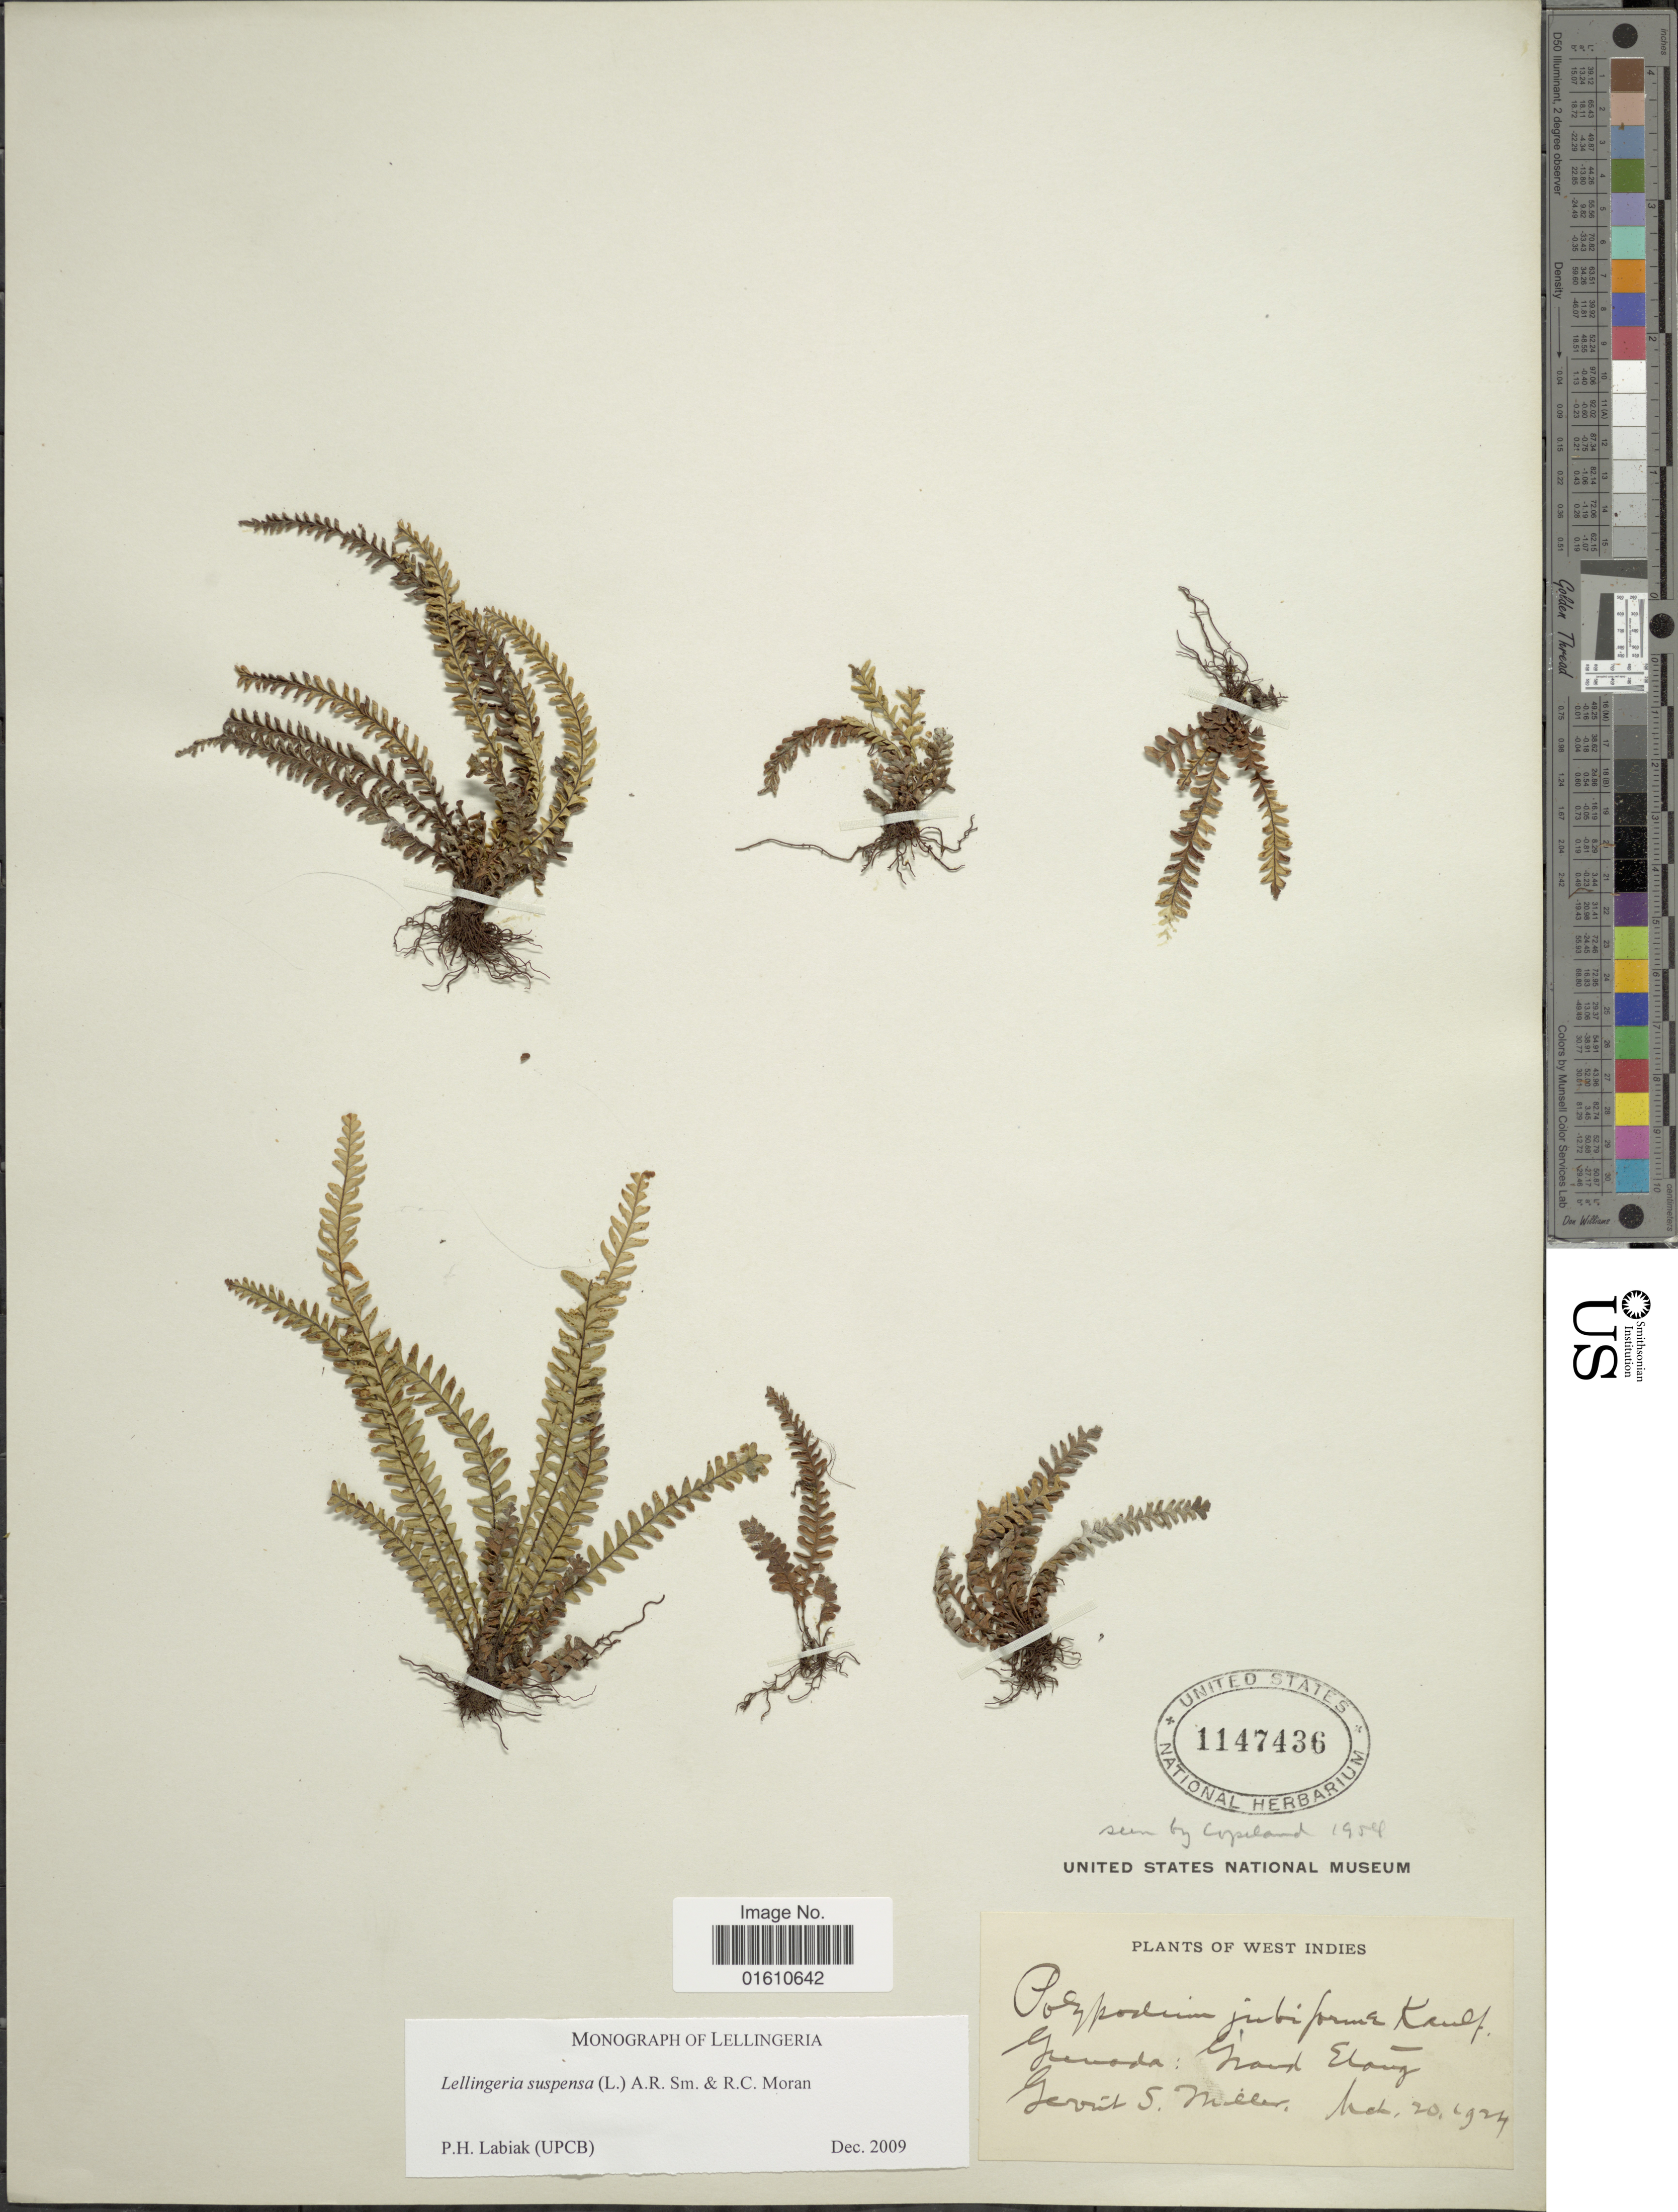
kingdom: Plantae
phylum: Tracheophyta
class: Polypodiopsida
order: Polypodiales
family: Polypodiaceae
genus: Lellingeria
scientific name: Lellingeria suspensa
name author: (L.) A.R. Sm. & R.C. Moran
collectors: G. S. Miller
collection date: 1924-03-20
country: Grenada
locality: West Indies, Grenada: Grand Etang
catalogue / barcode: US 1147436